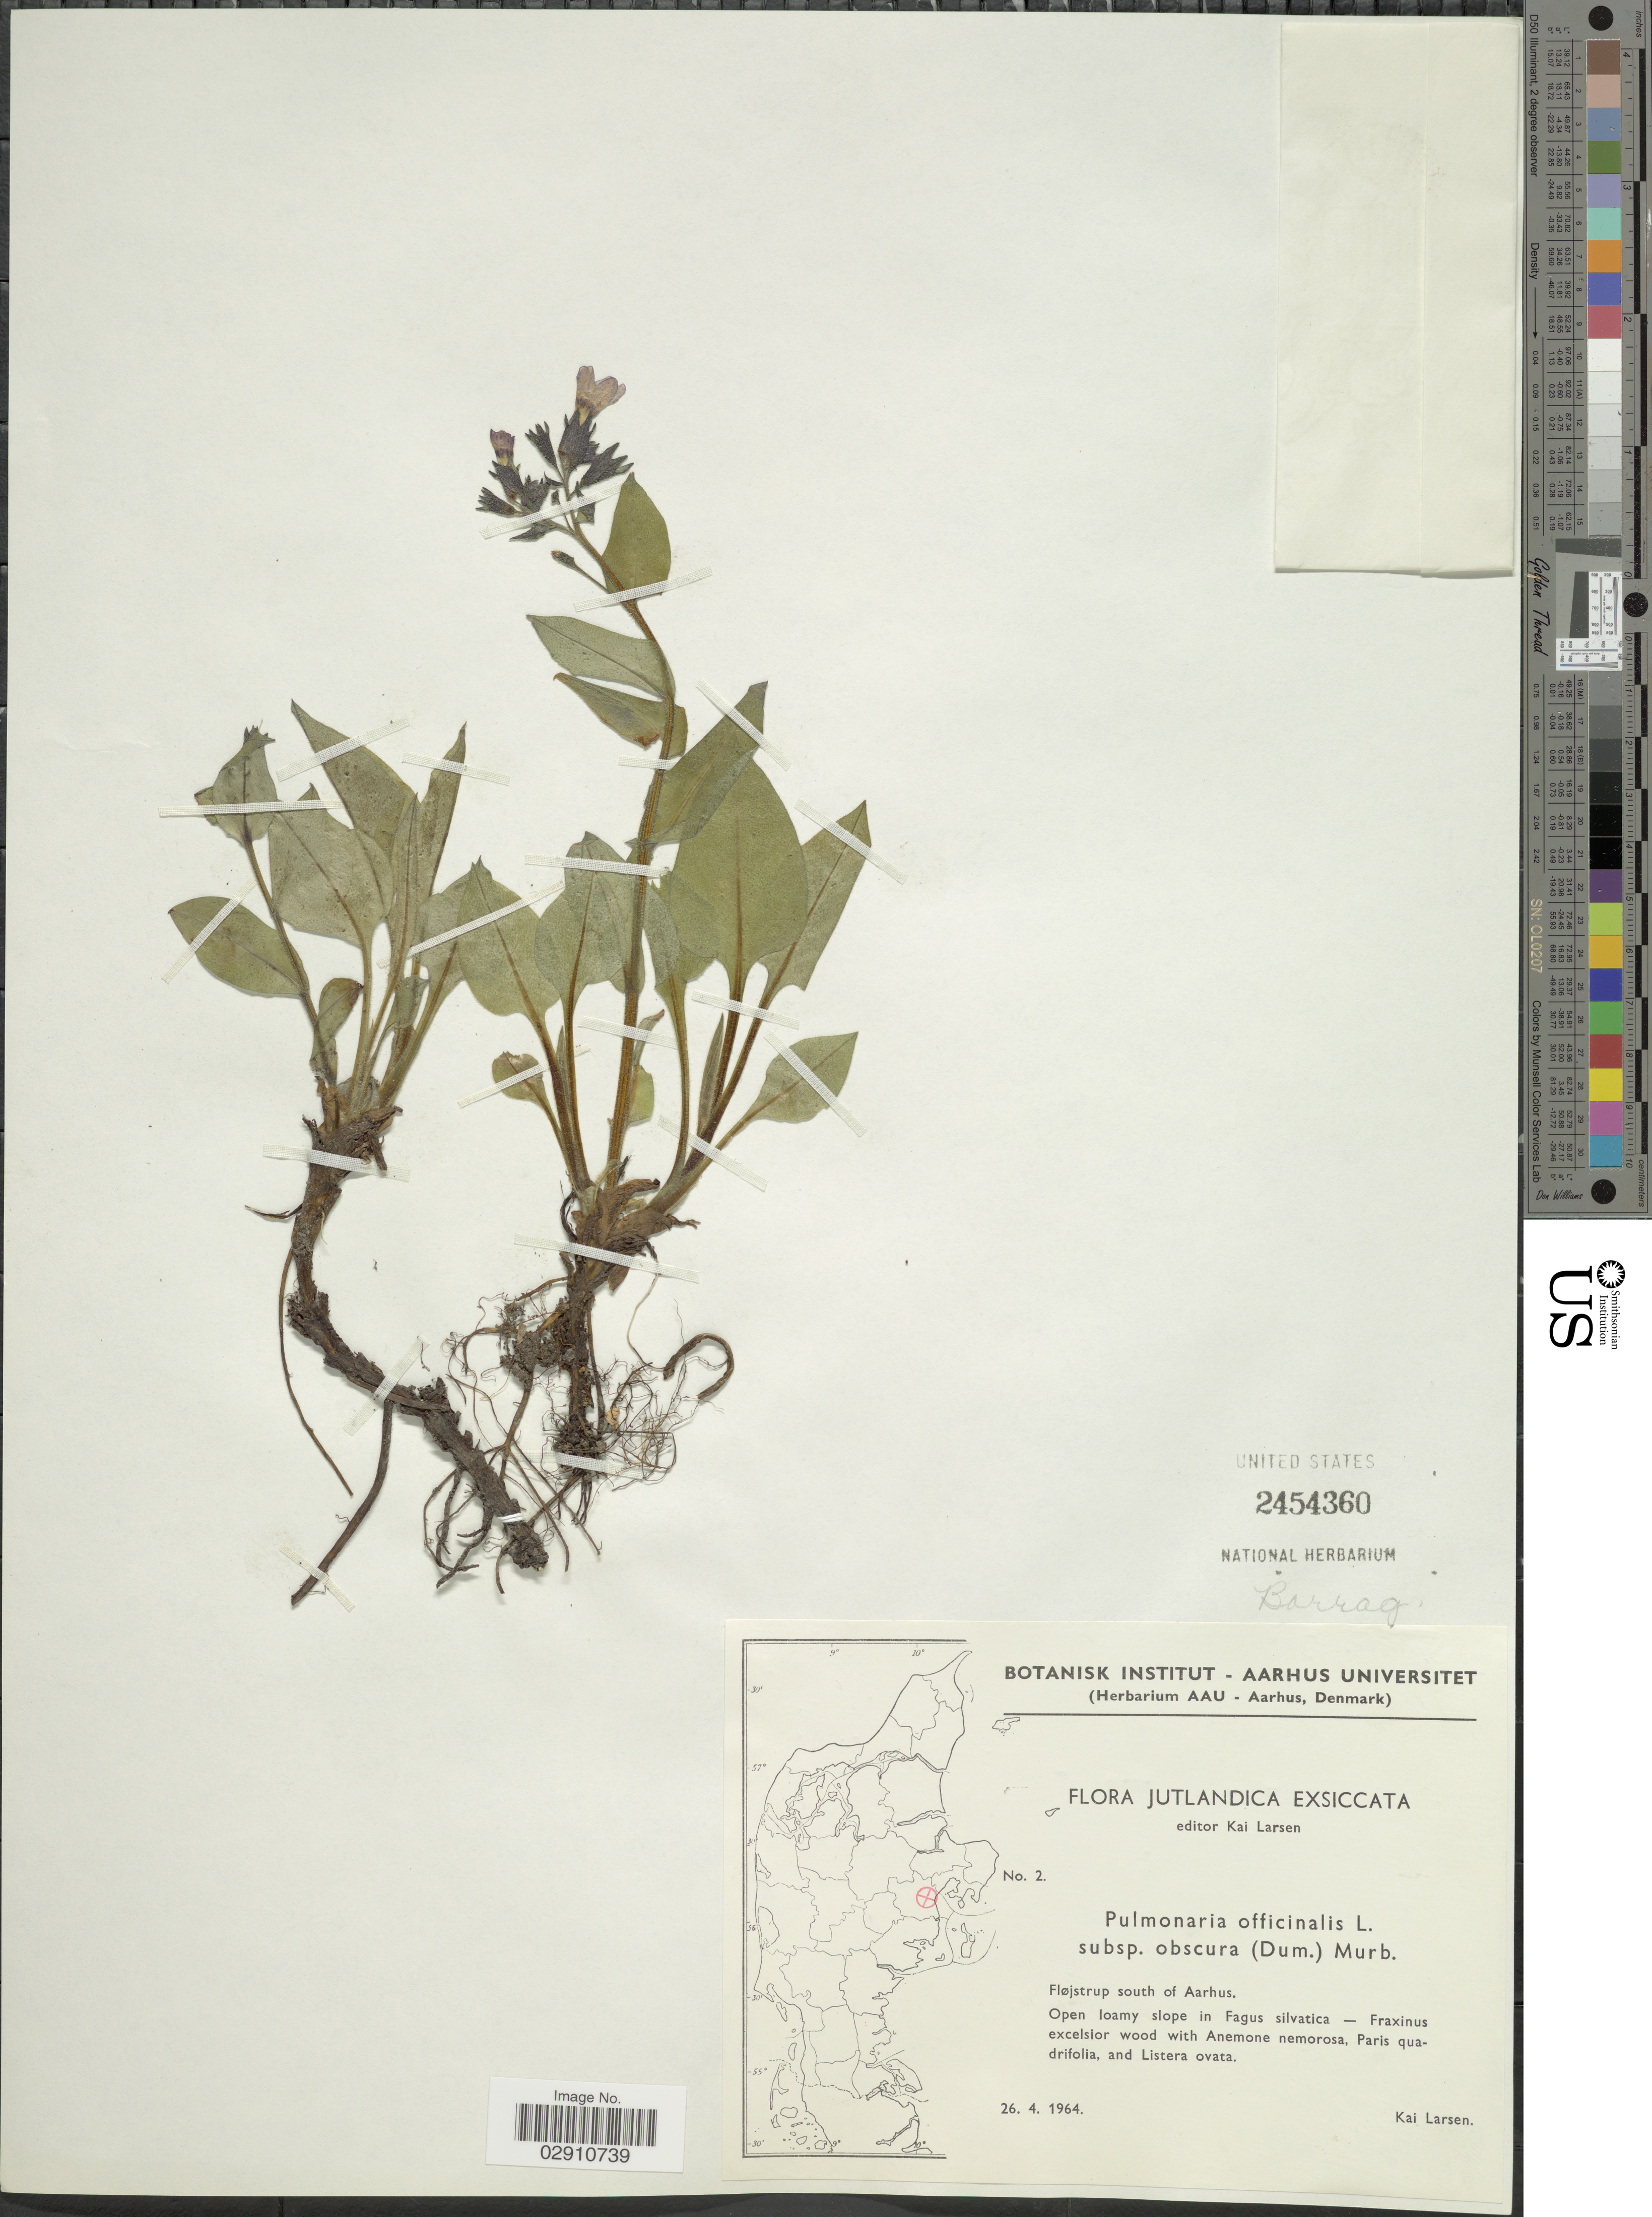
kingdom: Plantae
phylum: Tracheophyta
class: Magnoliopsida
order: Boraginales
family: Boraginaceae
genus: Pulmonaria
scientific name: Pulmonaria obscura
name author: Dumort.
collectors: K. Larsen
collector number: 2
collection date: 1964-04-26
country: Denmark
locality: Jutlandica. Fløjstrup south of Aarhus.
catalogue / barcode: US 2454360